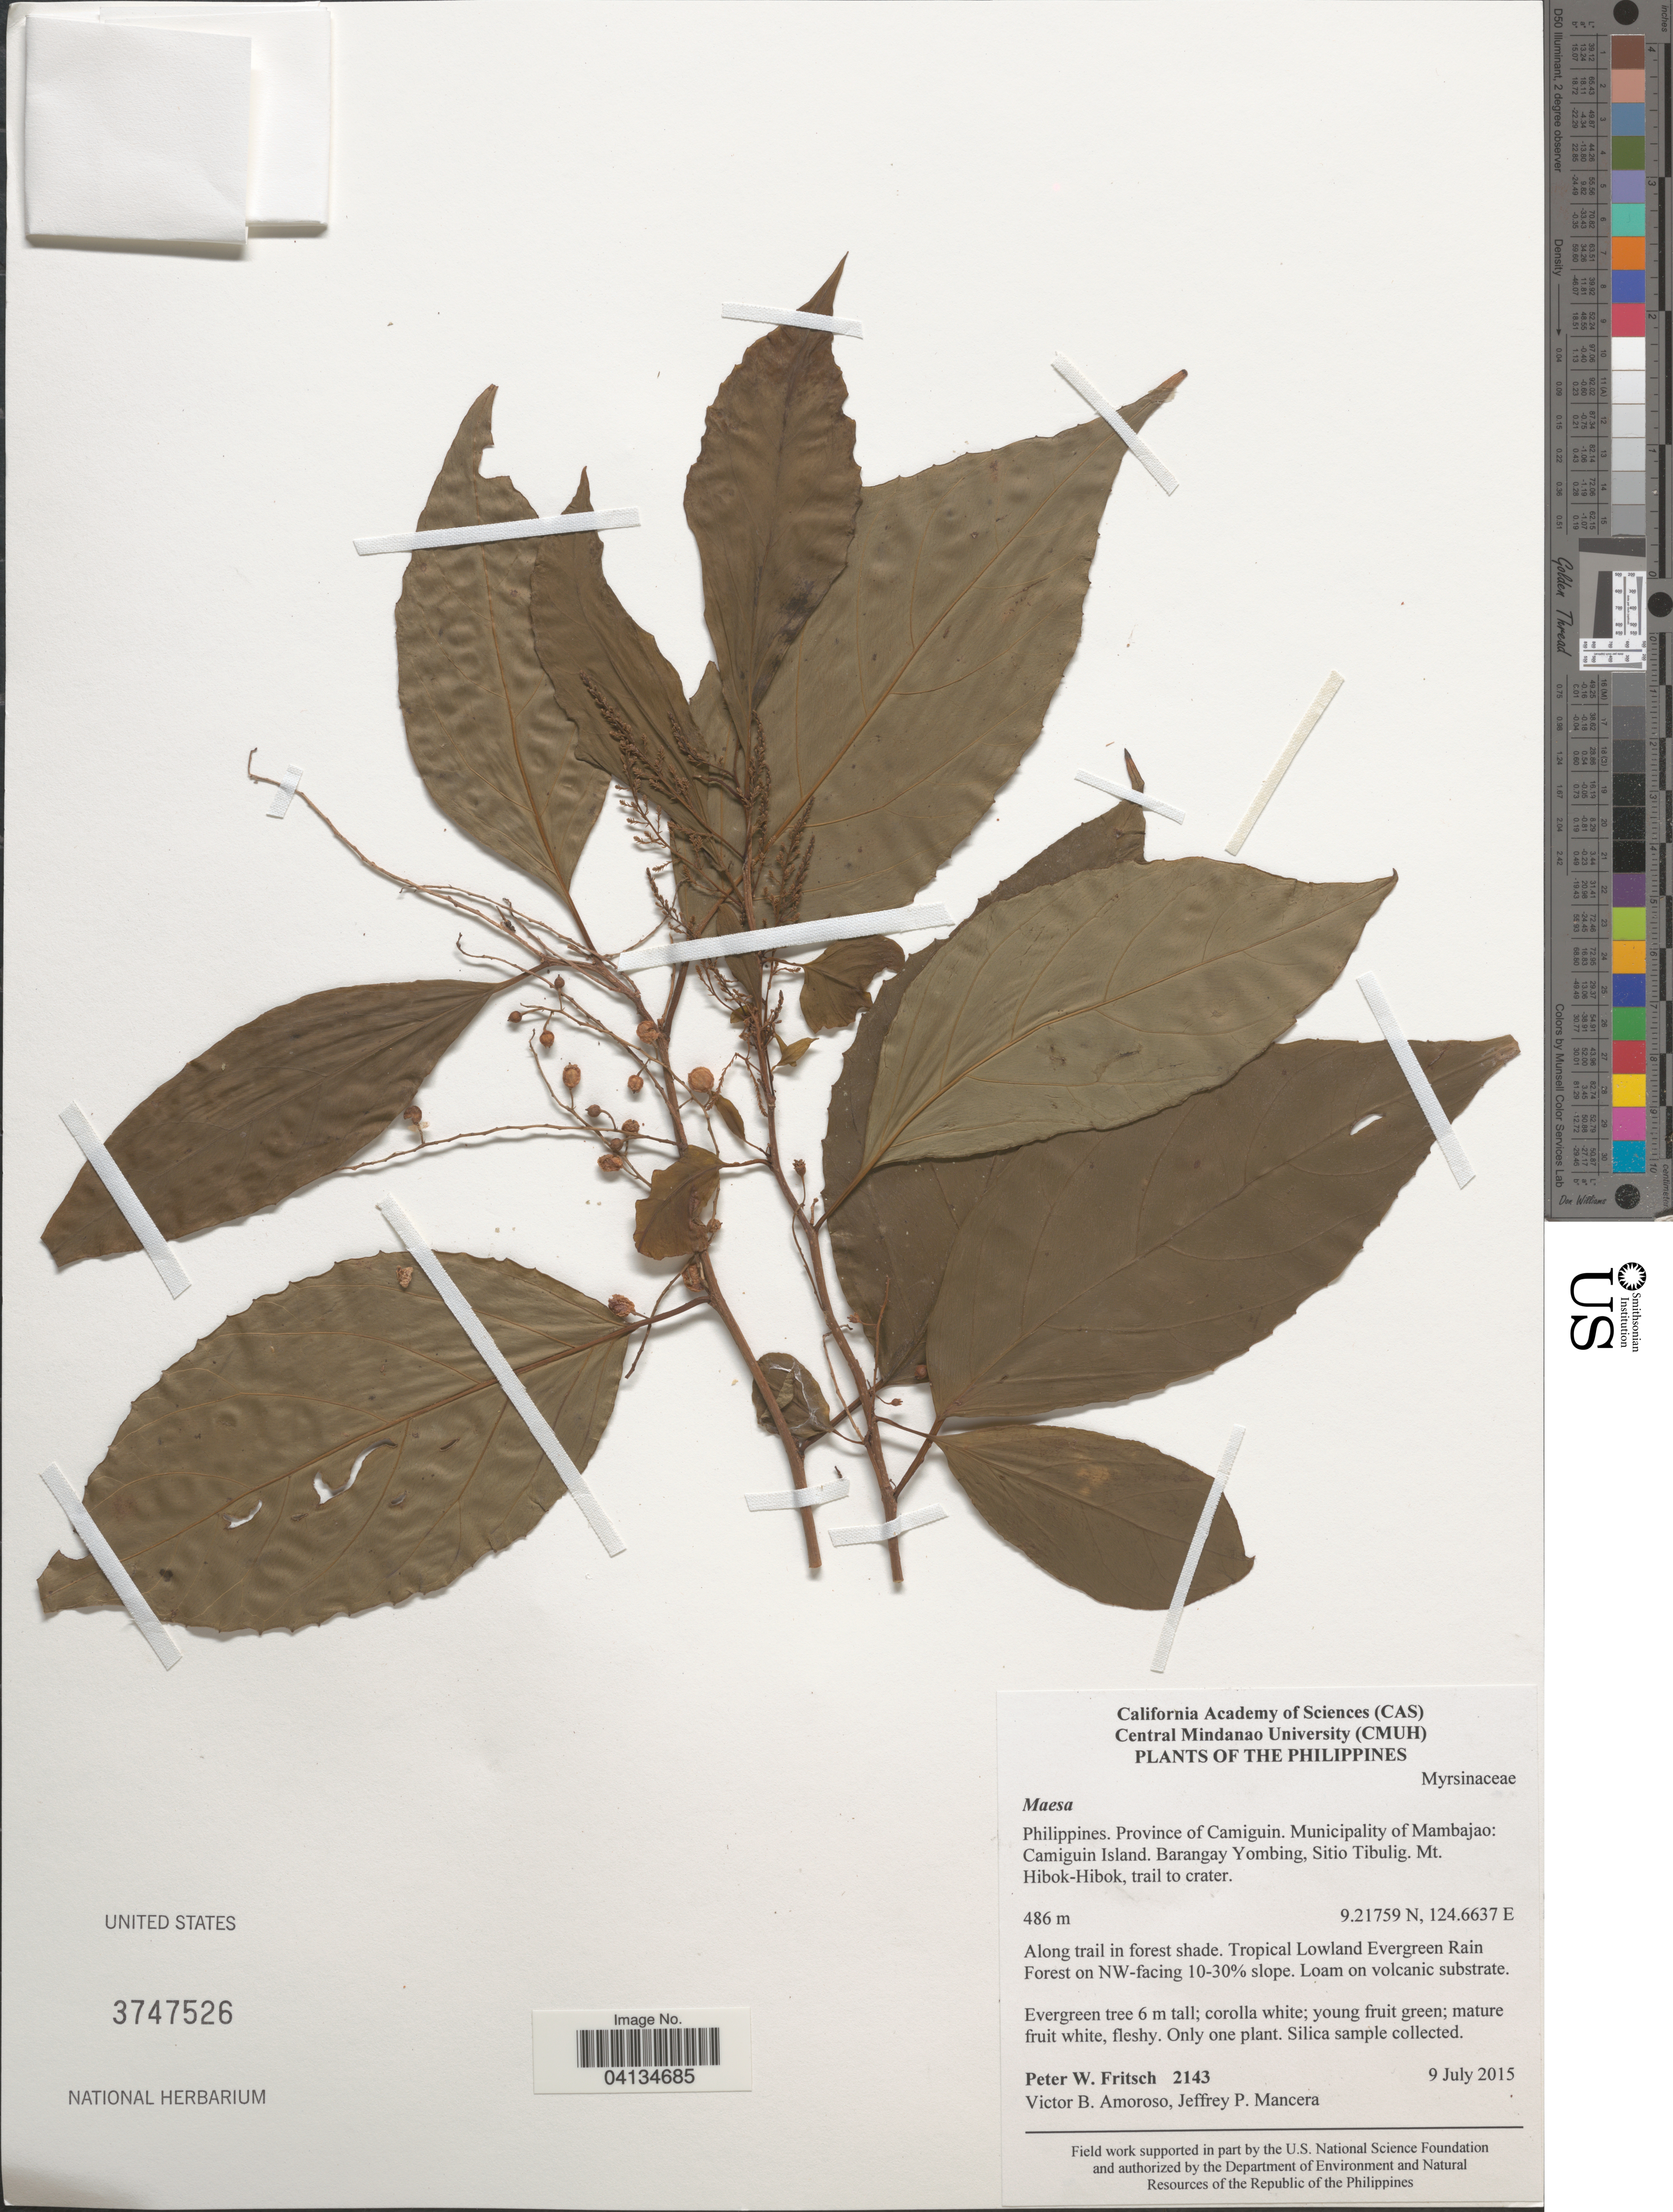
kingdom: Plantae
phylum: Tracheophyta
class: Magnoliopsida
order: Ericales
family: Primulaceae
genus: Maesa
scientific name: Maesa sp.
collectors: P. W. Fritsch, V. Amoroso & J. Mancera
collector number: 2143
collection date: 2015-07-09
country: Philippines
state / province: Northern Mindanao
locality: Province of Camiguin. Municipality of Mambajao: Camiguin Island. Barangay Yombing, Sitio Tibulig. Mt. Hibok-Hibok, trail to crater. Tropical Lowland Evergreen Rain Forest on NW-facing 10-30% slope.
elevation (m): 486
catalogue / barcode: US 3747526